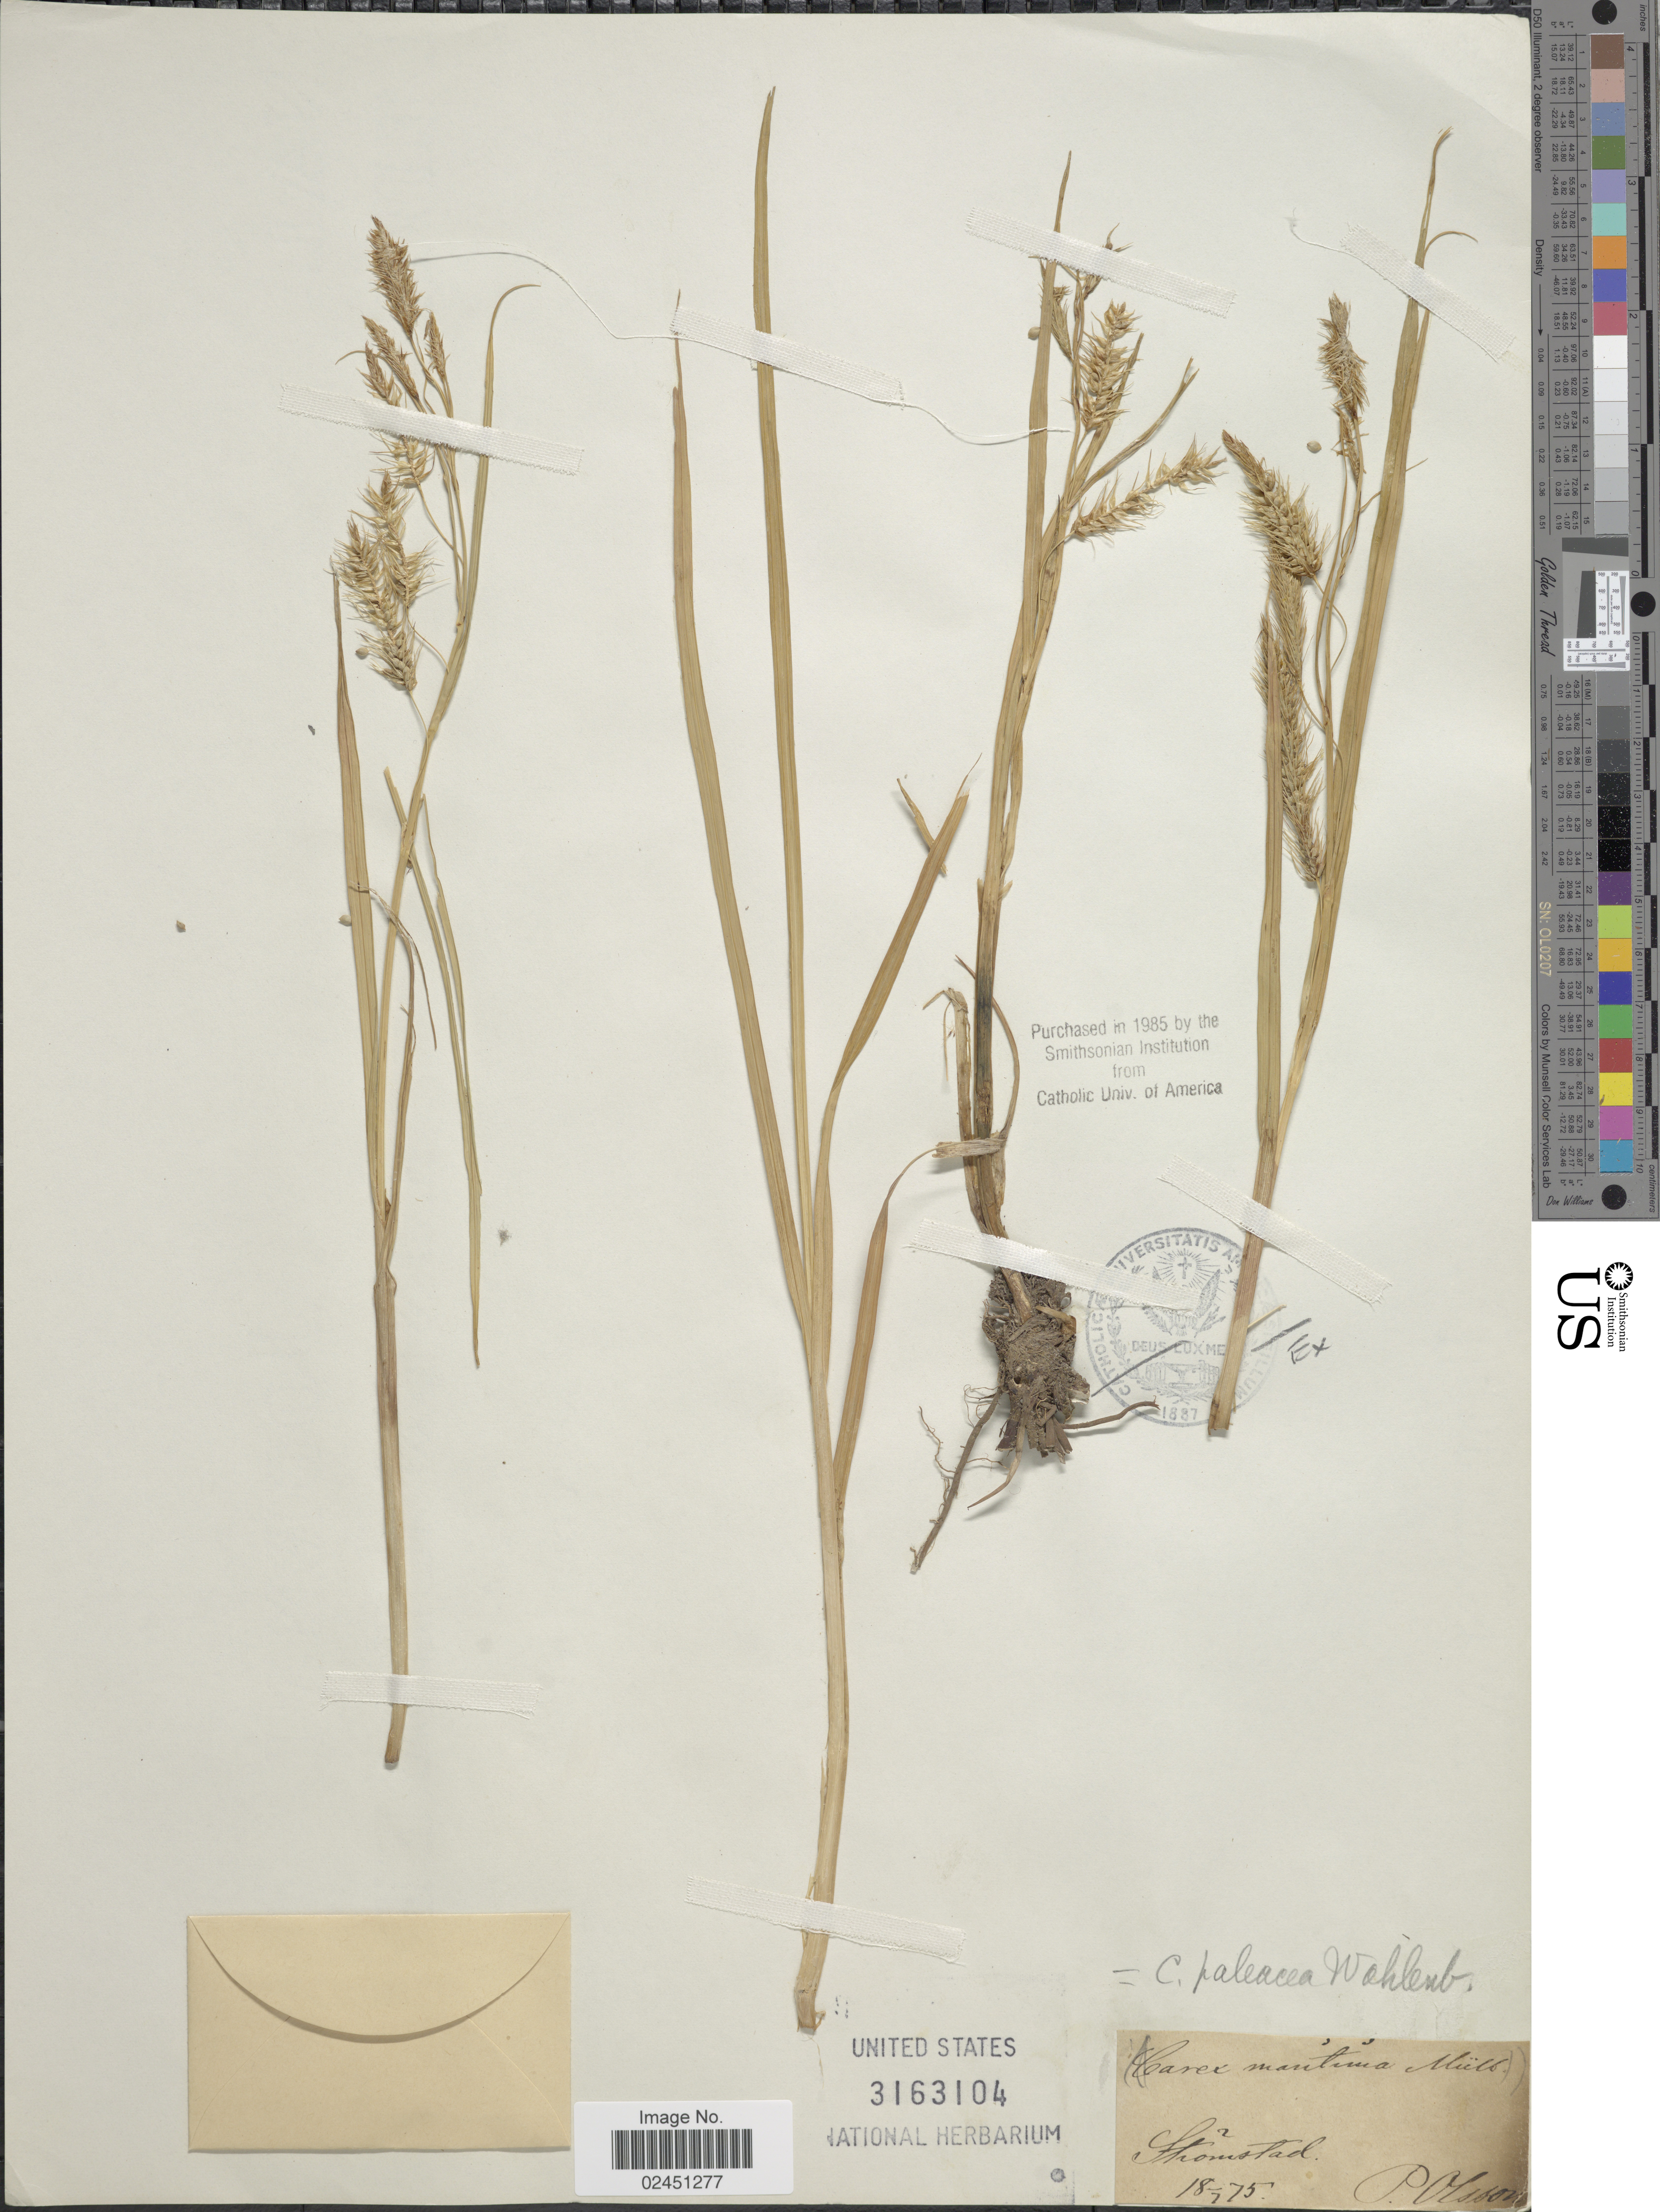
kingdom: Plantae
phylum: Tracheophyta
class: Liliopsida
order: Poales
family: Cyperaceae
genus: Carex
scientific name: Carex paleacea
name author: Schreb. ex Wahlenb.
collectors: P. Olsson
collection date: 1875-07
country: Sweden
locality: Strömstad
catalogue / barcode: US 3163104